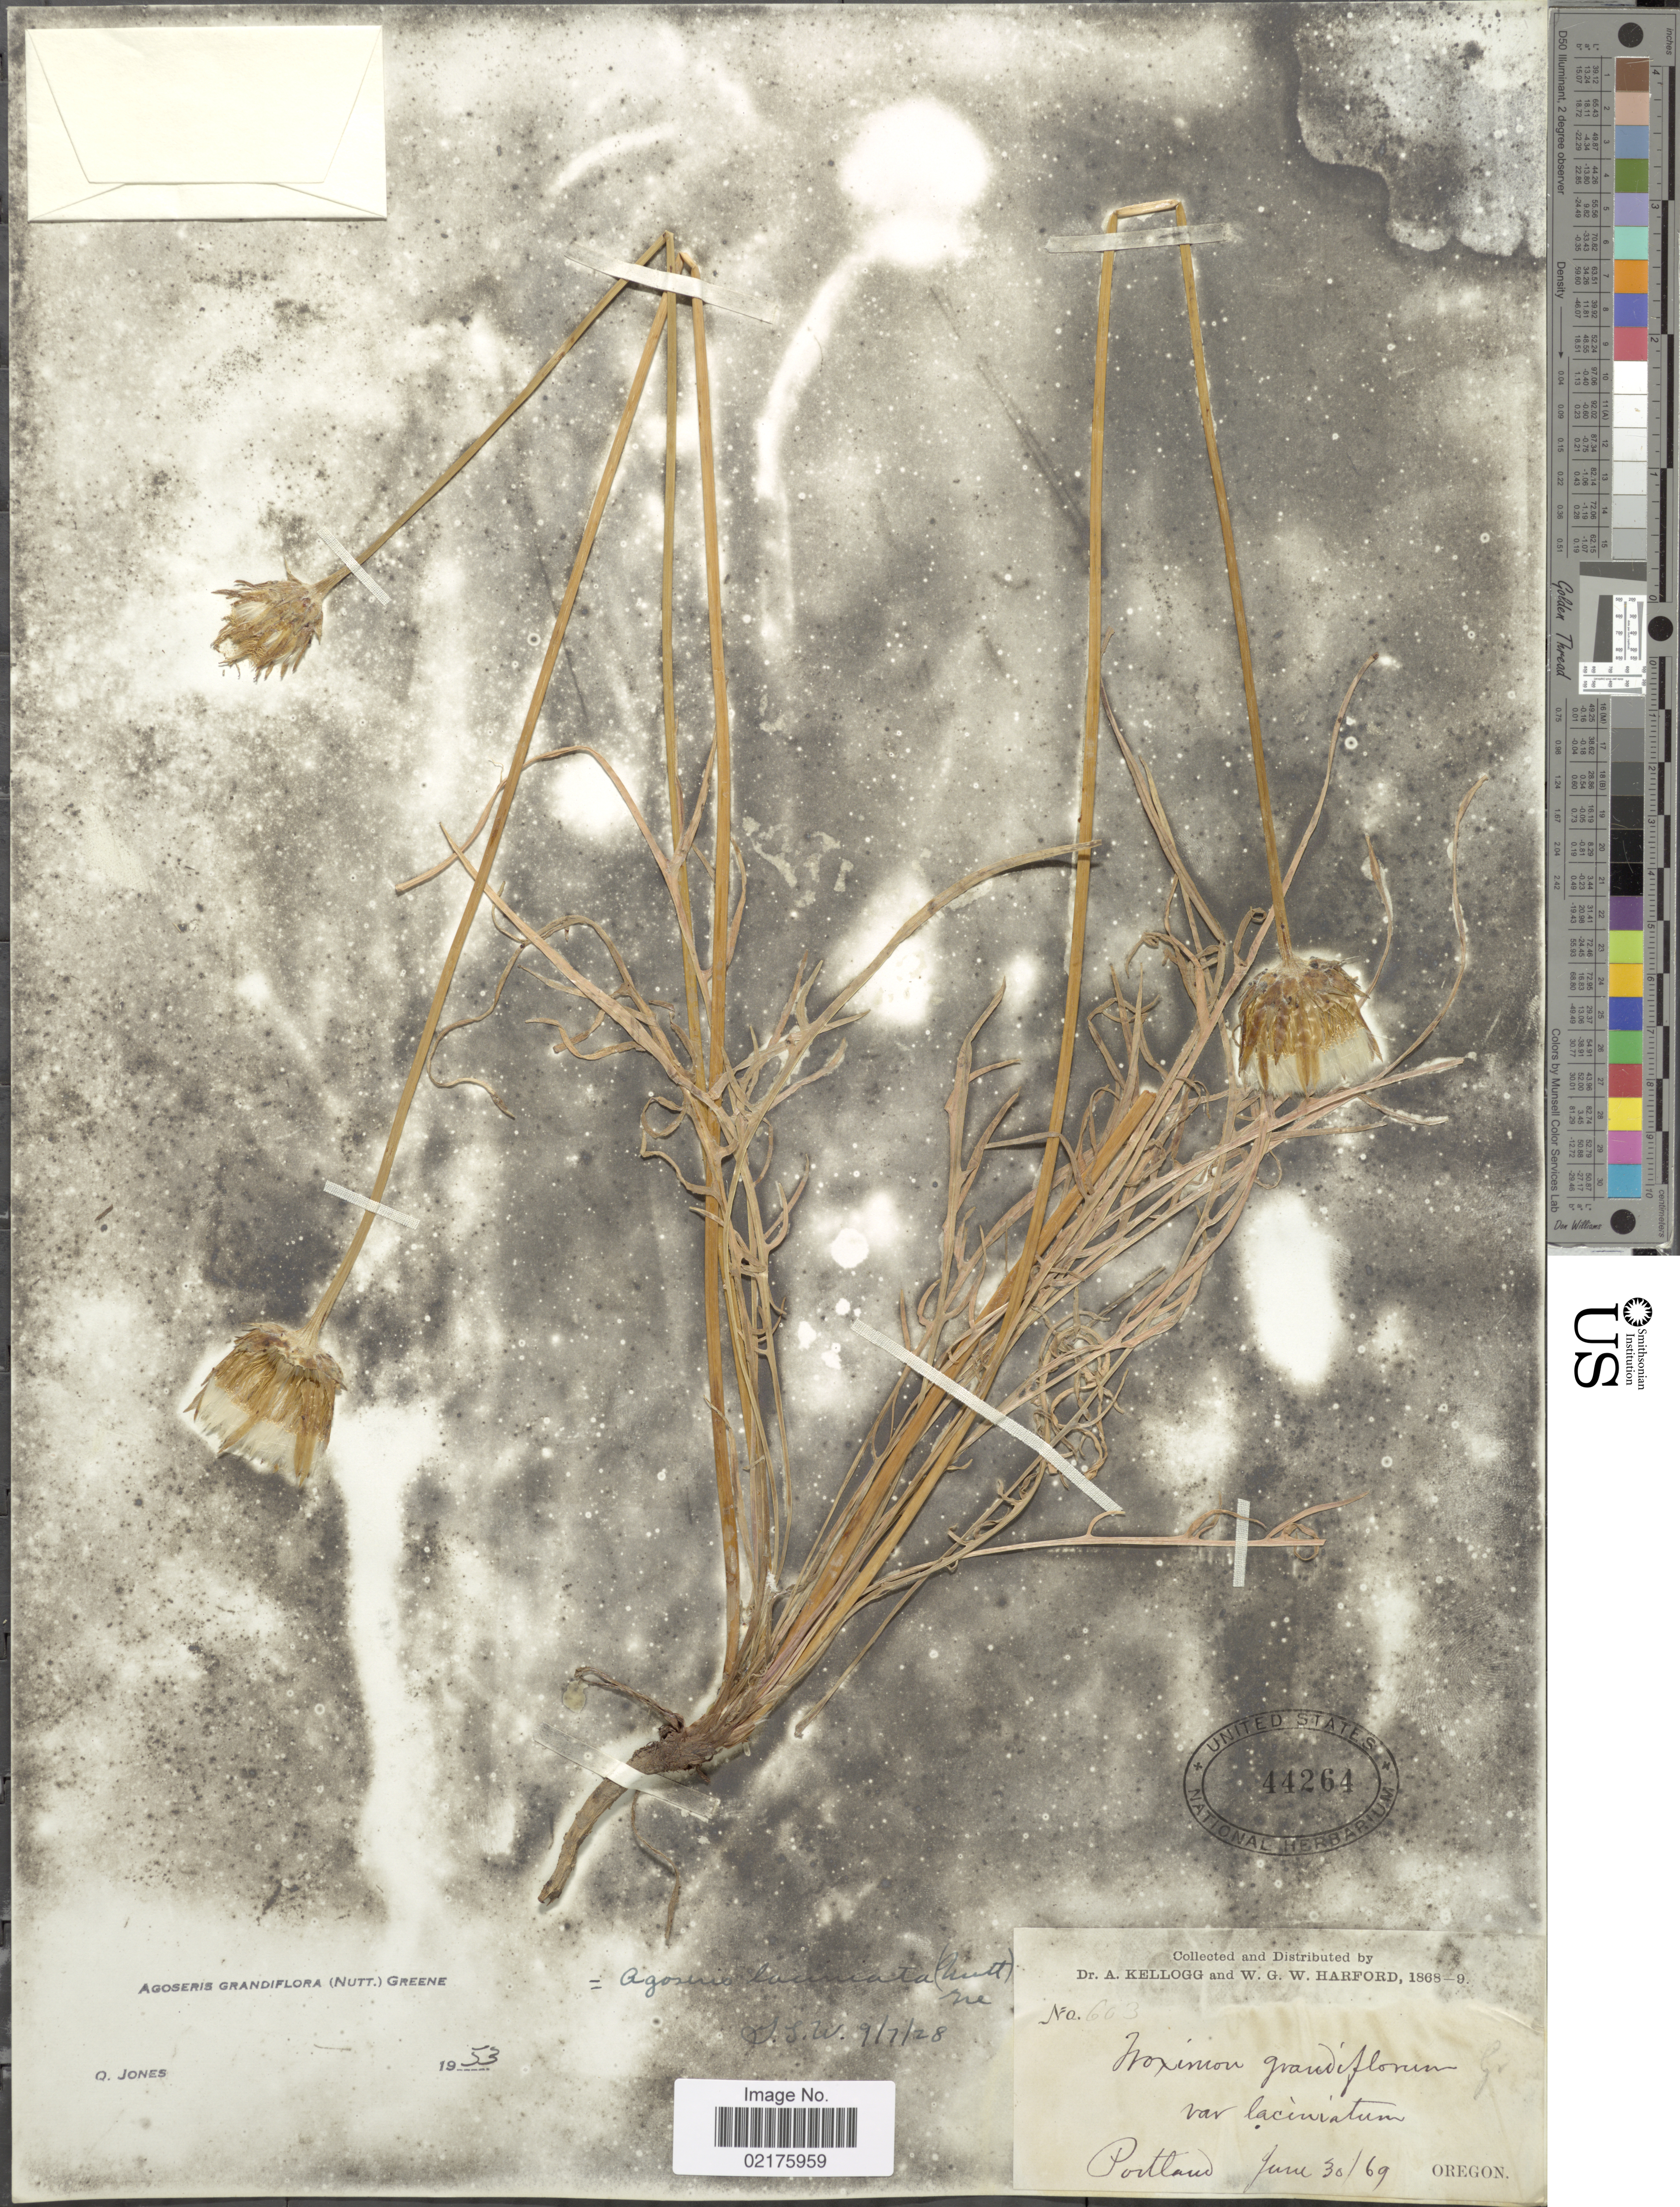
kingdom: Plantae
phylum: Tracheophyta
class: Magnoliopsida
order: Asterales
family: Asteraceae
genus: Agoseris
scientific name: Agoseris grandiflora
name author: (Nutt.) Greene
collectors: A. Kellogg & W. G. W. Harford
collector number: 603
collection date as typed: Transcribed d/m/y: 30/6/69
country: United States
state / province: Oregon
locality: Portland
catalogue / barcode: US 44264